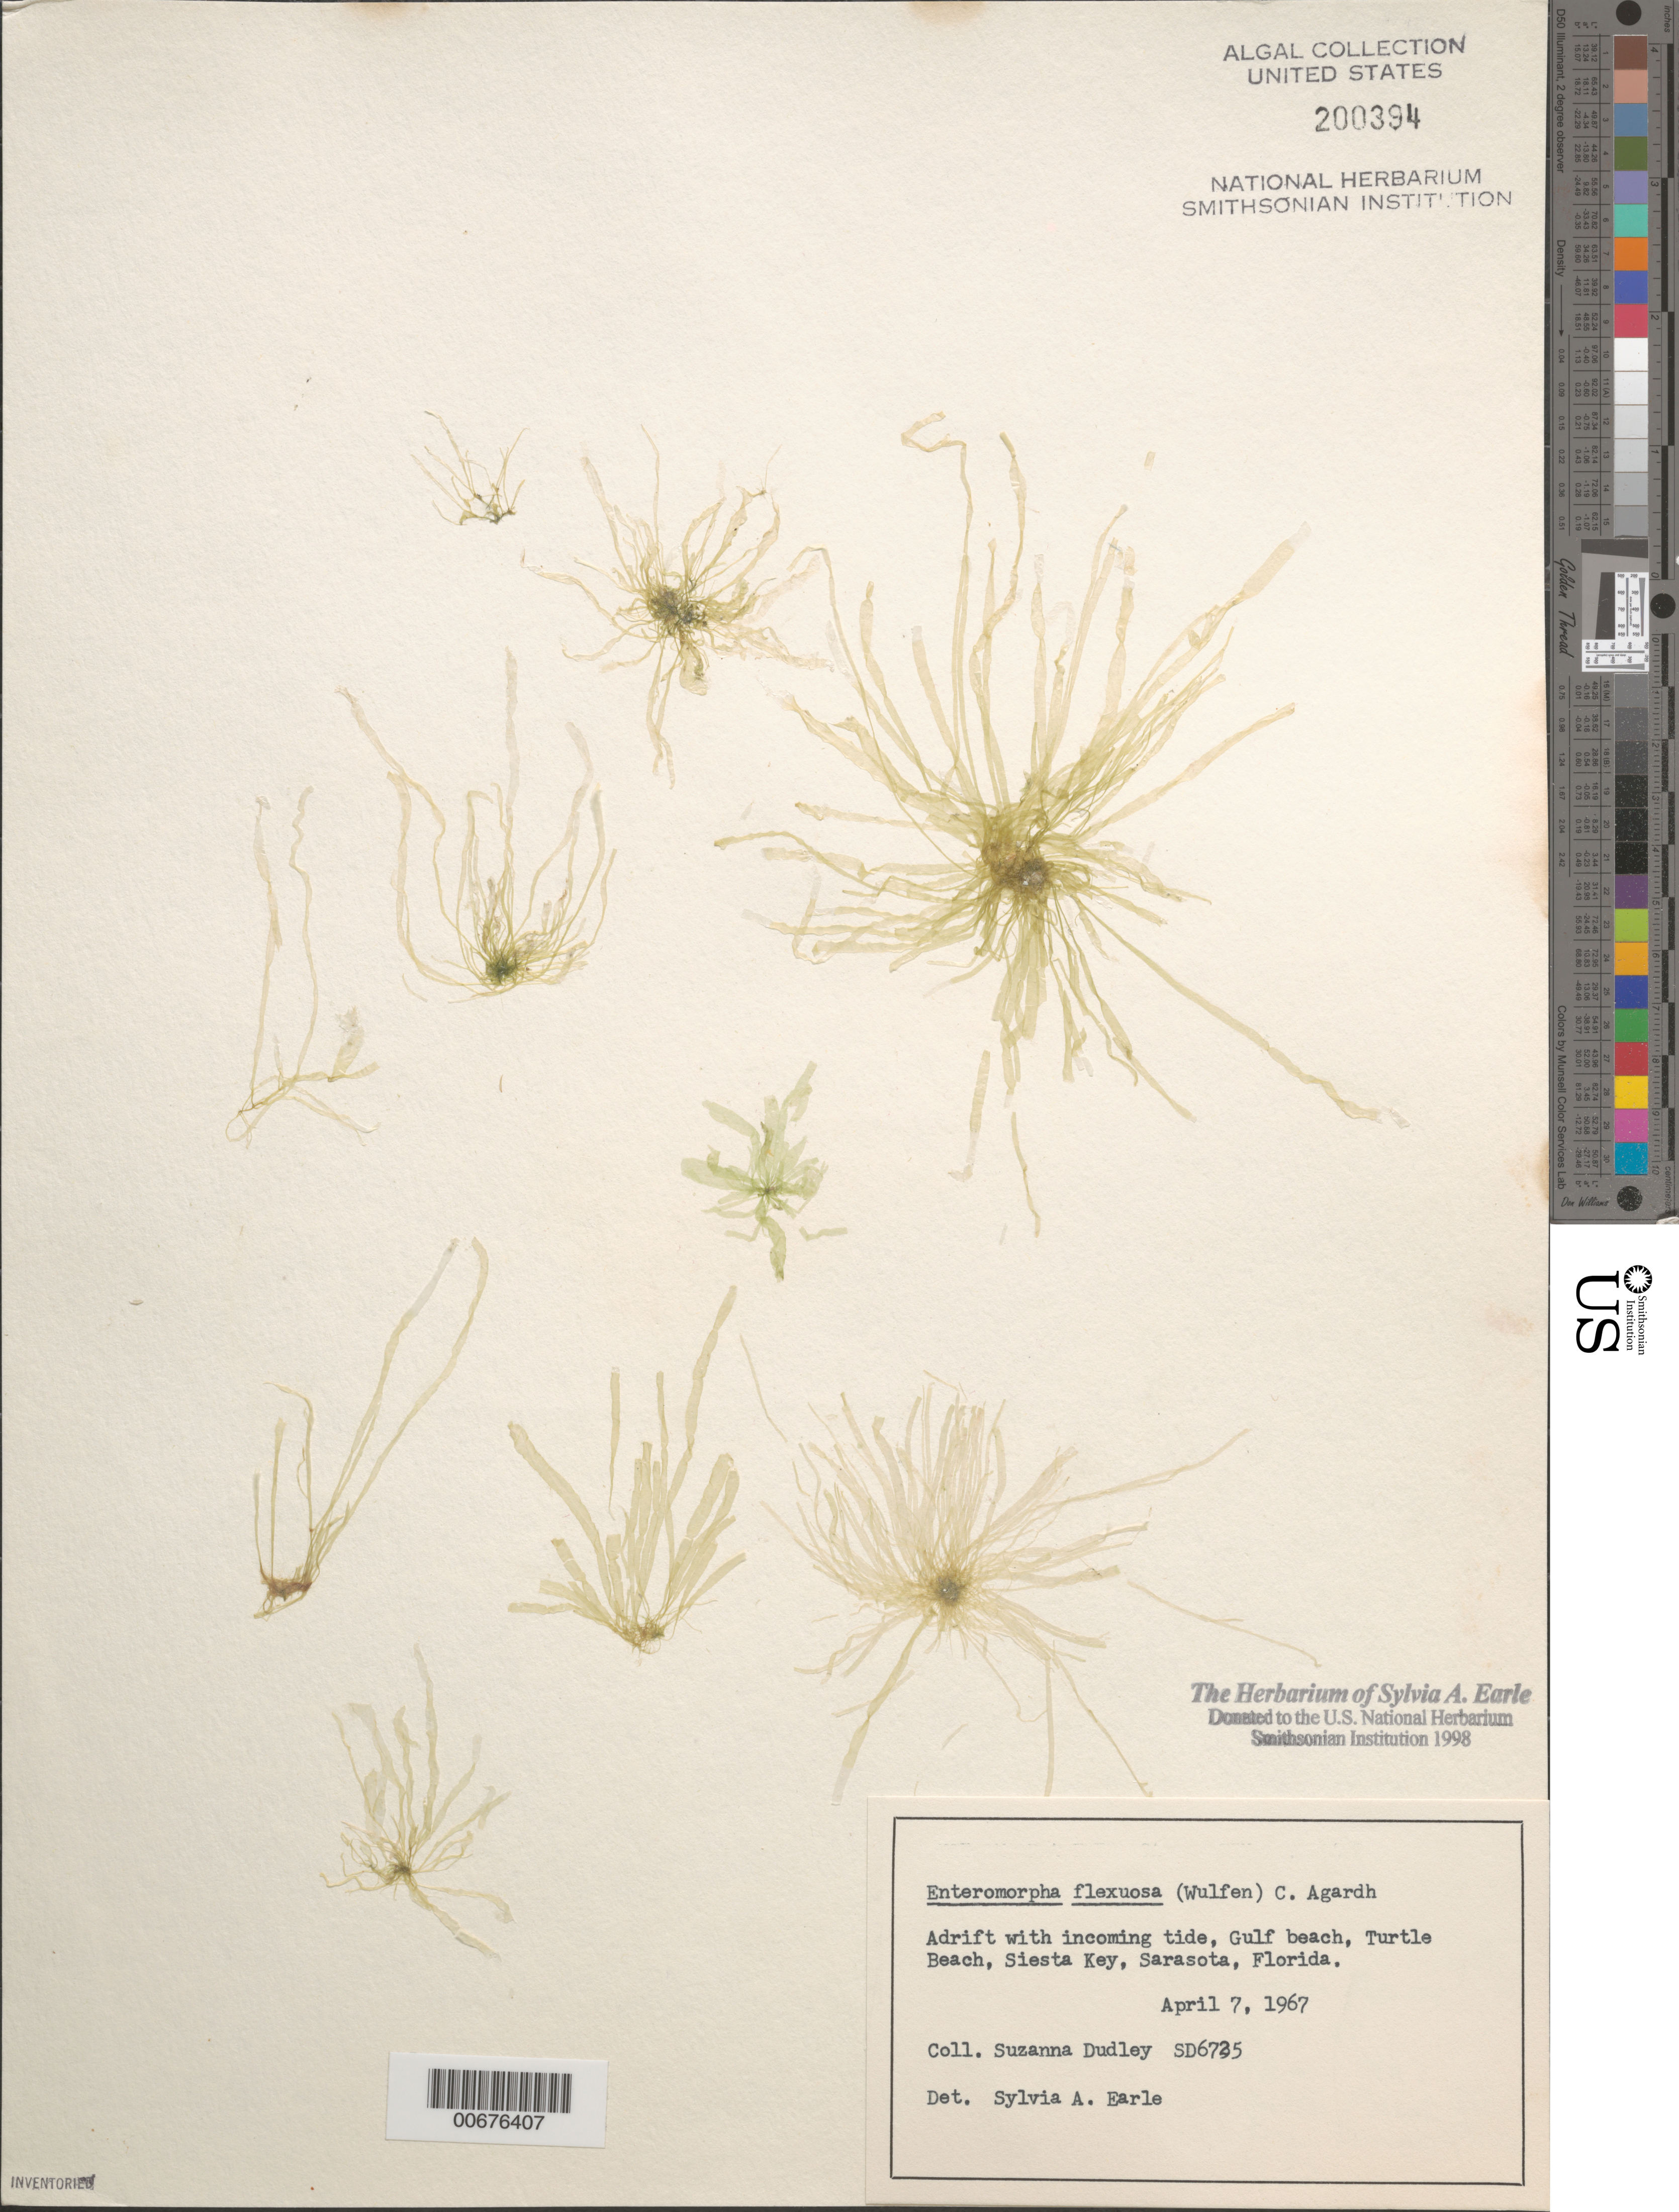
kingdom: Plantae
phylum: Chlorophyta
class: Ulvophyceae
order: Ulvales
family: Ulvaceae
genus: Ulva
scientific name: Ulva flexuosa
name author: Wulfen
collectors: S. Dudley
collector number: SD6725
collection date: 1967-04-07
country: United States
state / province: Florida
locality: Gulf beach, Turtle Beach, Siesta Key, Sarasota.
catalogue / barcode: US 200394